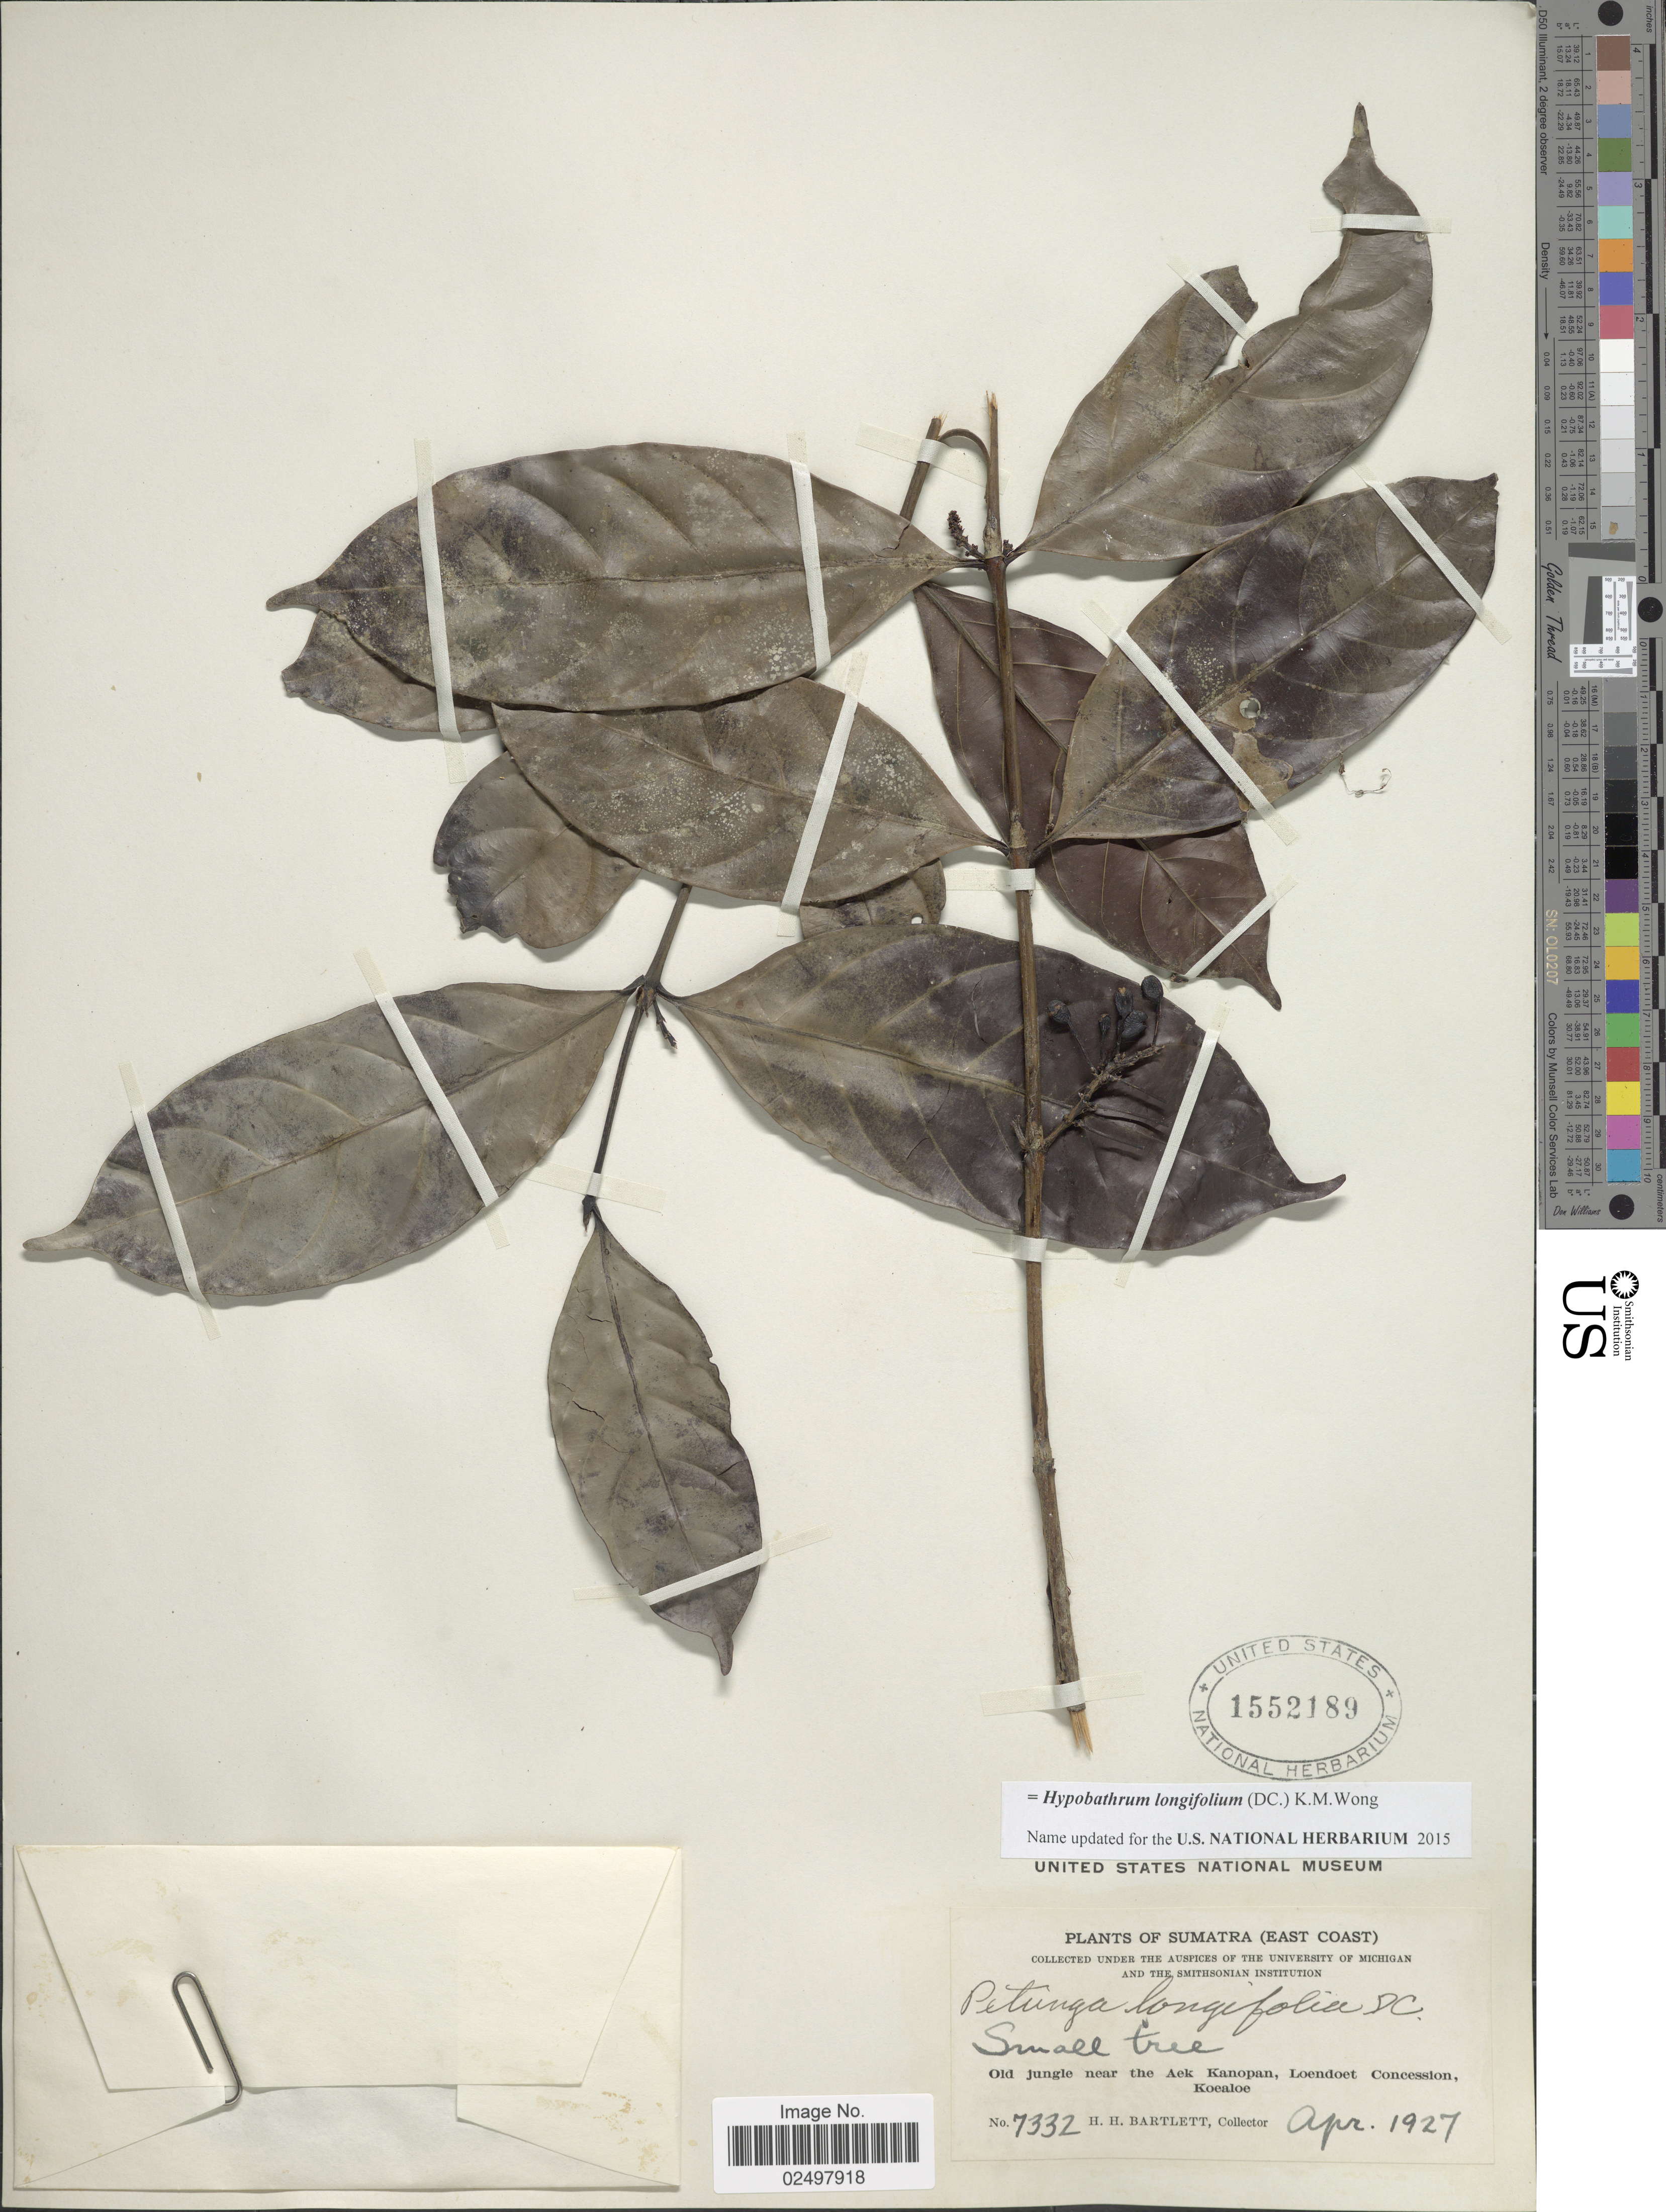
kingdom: Plantae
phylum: Tracheophyta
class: Magnoliopsida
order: Gentianales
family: Rubiaceae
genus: Hypobathrum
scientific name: Hypobathrum longifolium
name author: (DC.) K.M. Wong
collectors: H. H. Bartlett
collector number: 7332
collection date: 1927-04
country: Indonesia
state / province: Sumatra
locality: (East Coast), old jungle near the Aek Kanopan, Loendoet Concession, Koealoe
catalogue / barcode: US 1552189